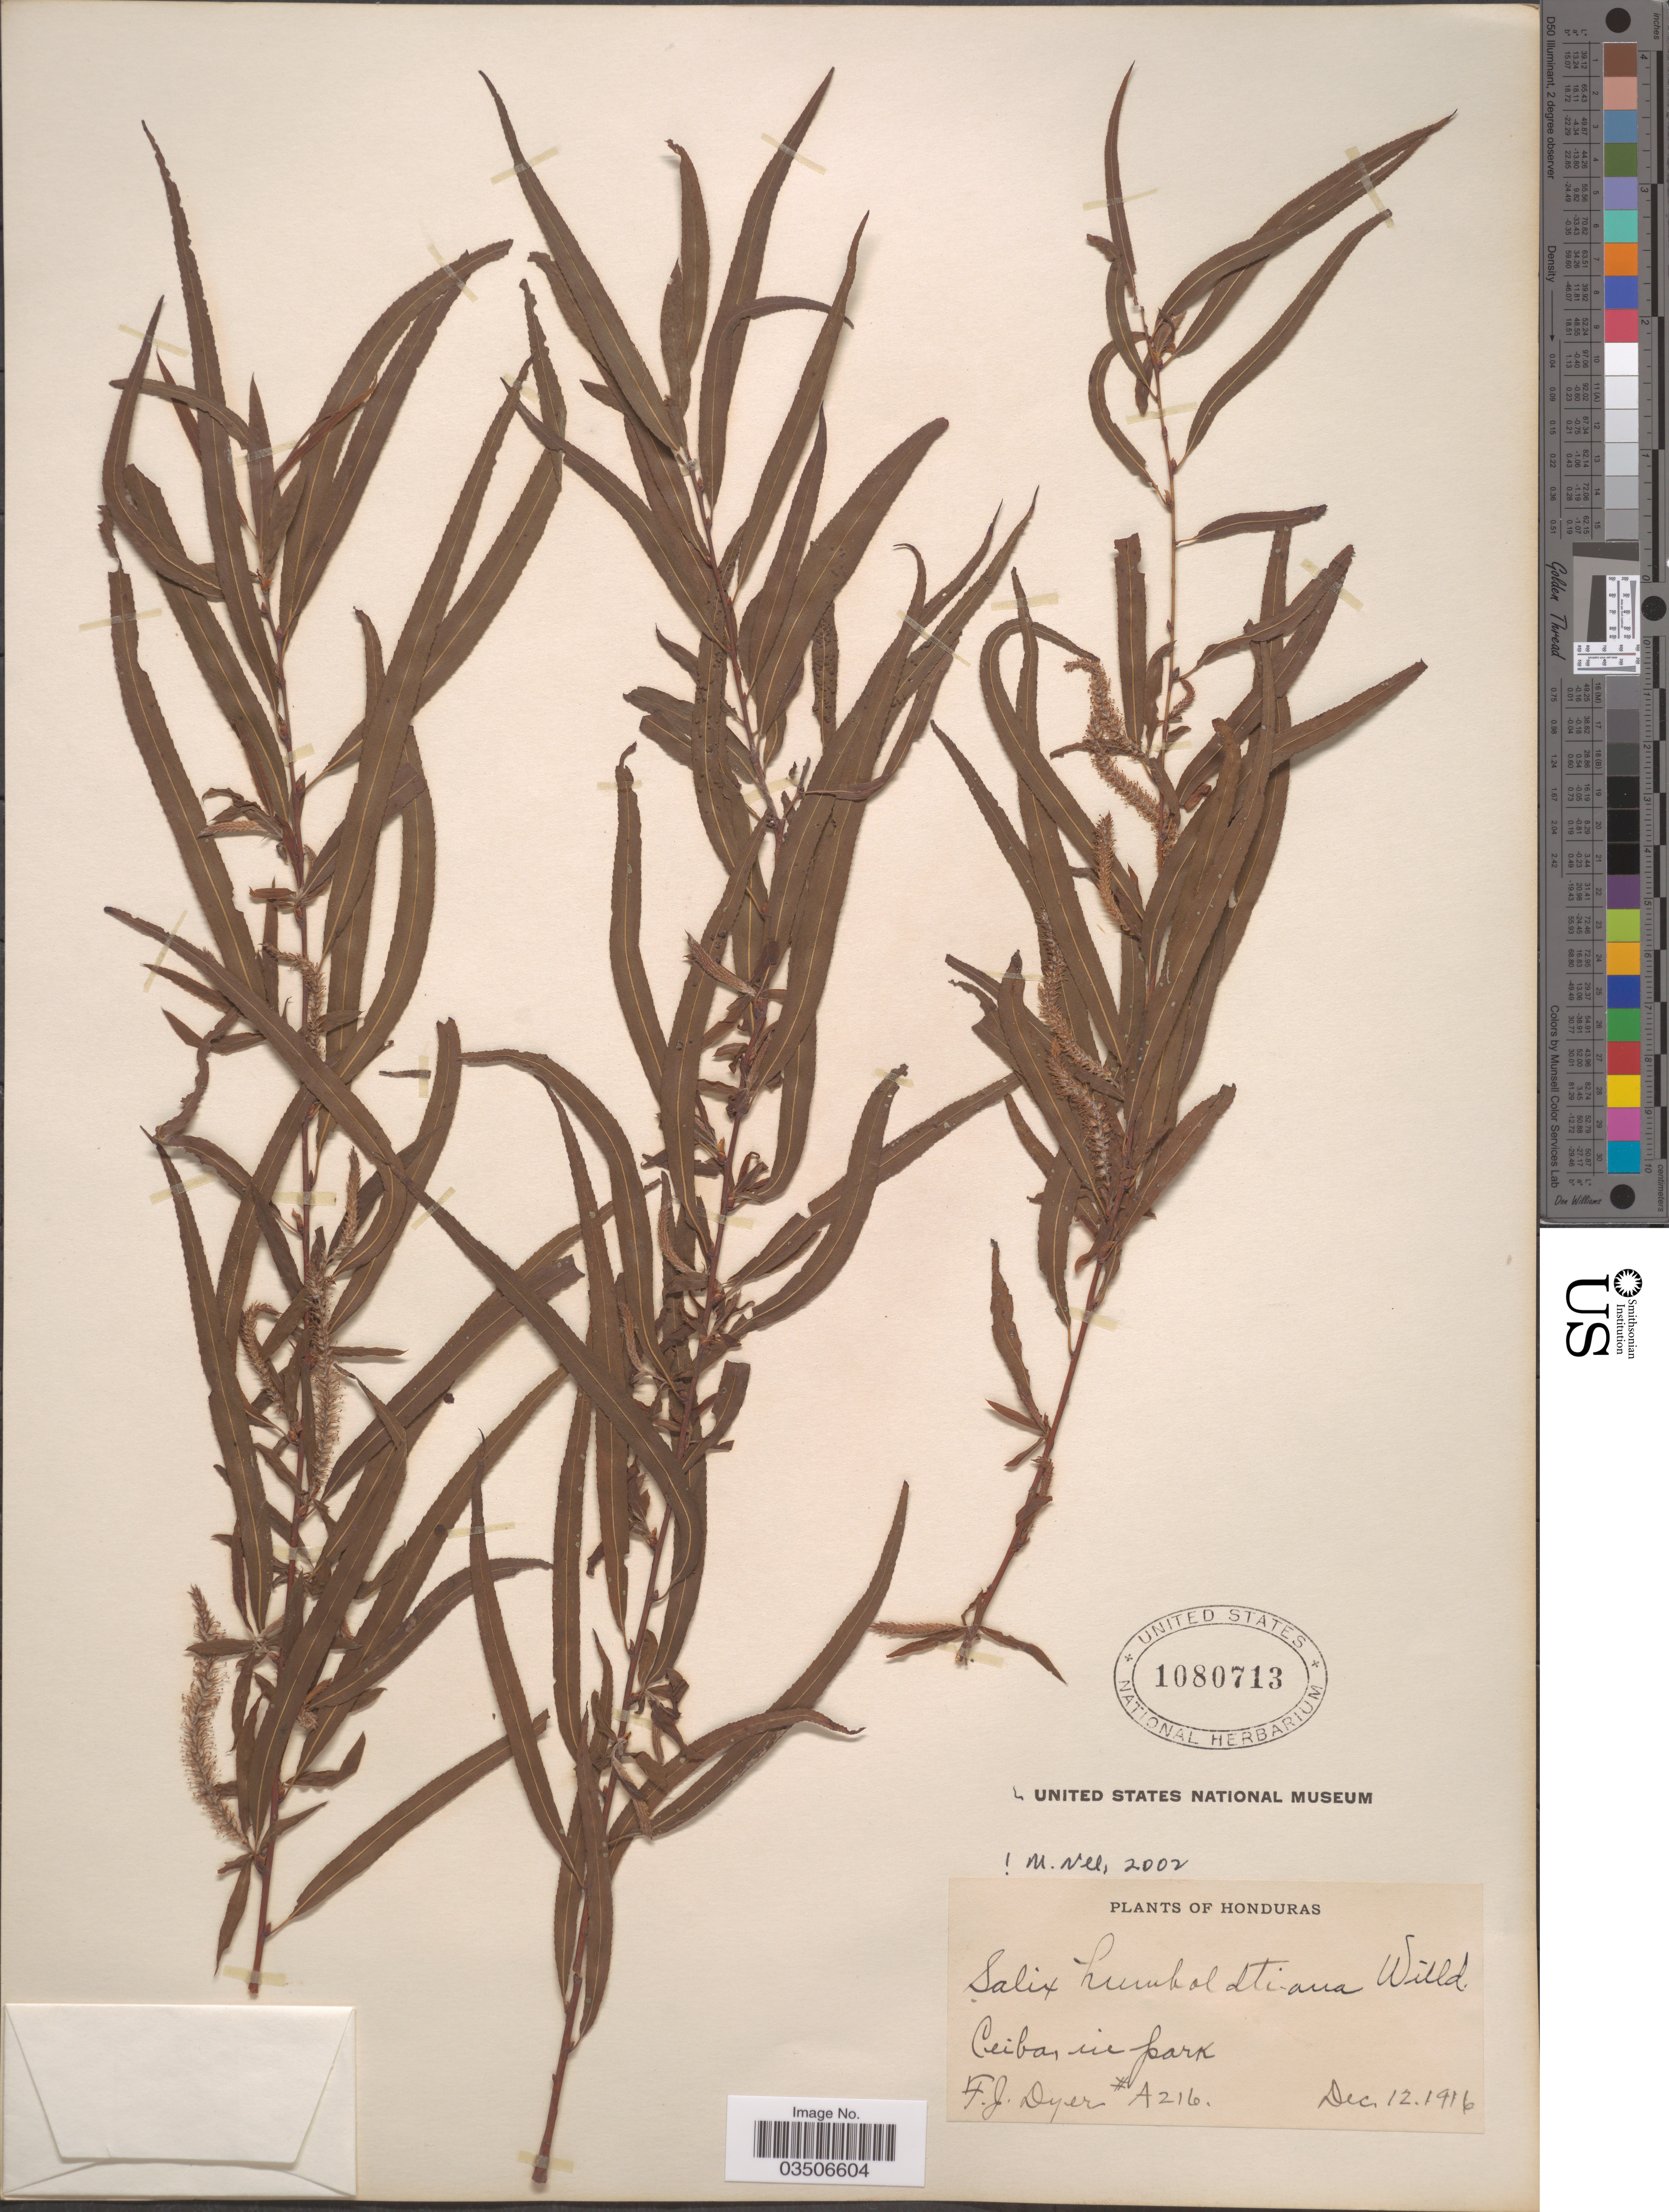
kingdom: Plantae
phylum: Tracheophyta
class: Magnoliopsida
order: Malpighiales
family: Salicaceae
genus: Salix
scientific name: Salix humboldtiana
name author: Willd.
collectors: F. J. Dyer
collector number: A216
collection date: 1916-12-12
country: Honduras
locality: Ceiba, in park.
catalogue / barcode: US 1080713